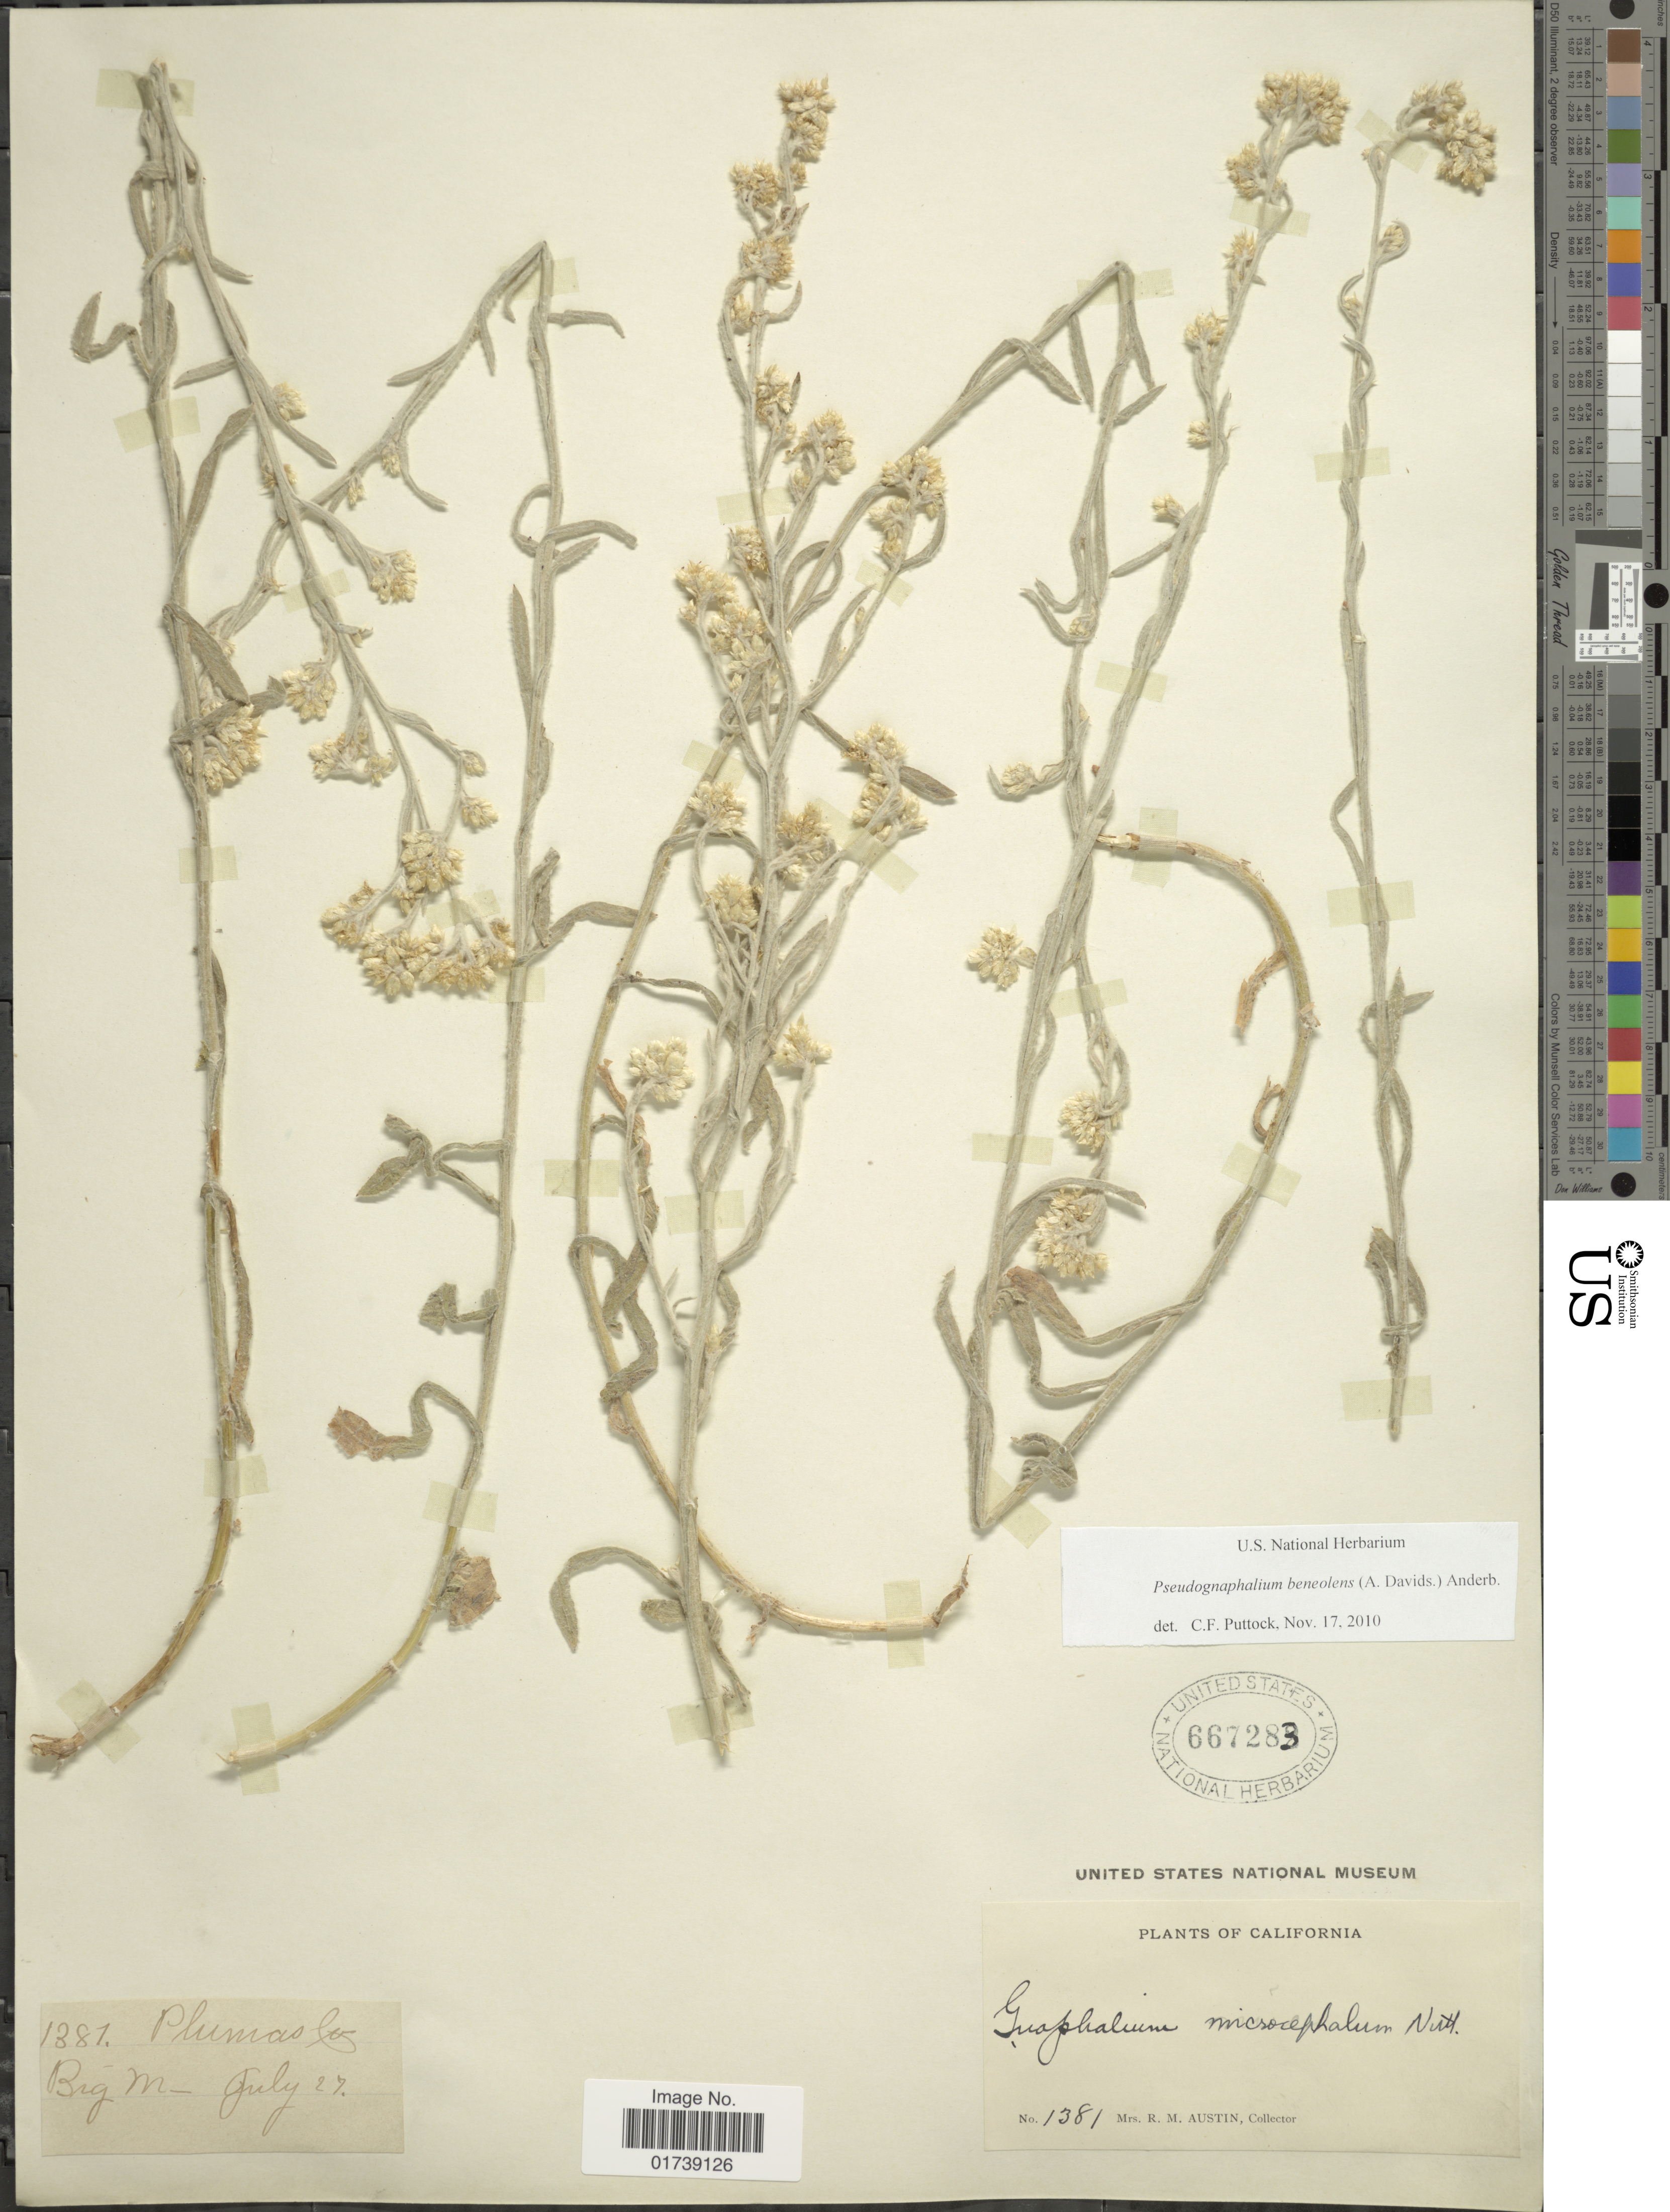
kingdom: Plantae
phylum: Tracheophyta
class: Magnoliopsida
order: Asterales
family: Asteraceae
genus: Pseudognaphalium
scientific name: Pseudognaphalium microcephalum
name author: (Nutt.) Anderb.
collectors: R. Austin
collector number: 1381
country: United States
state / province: California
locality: California. Big M.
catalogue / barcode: US 667283